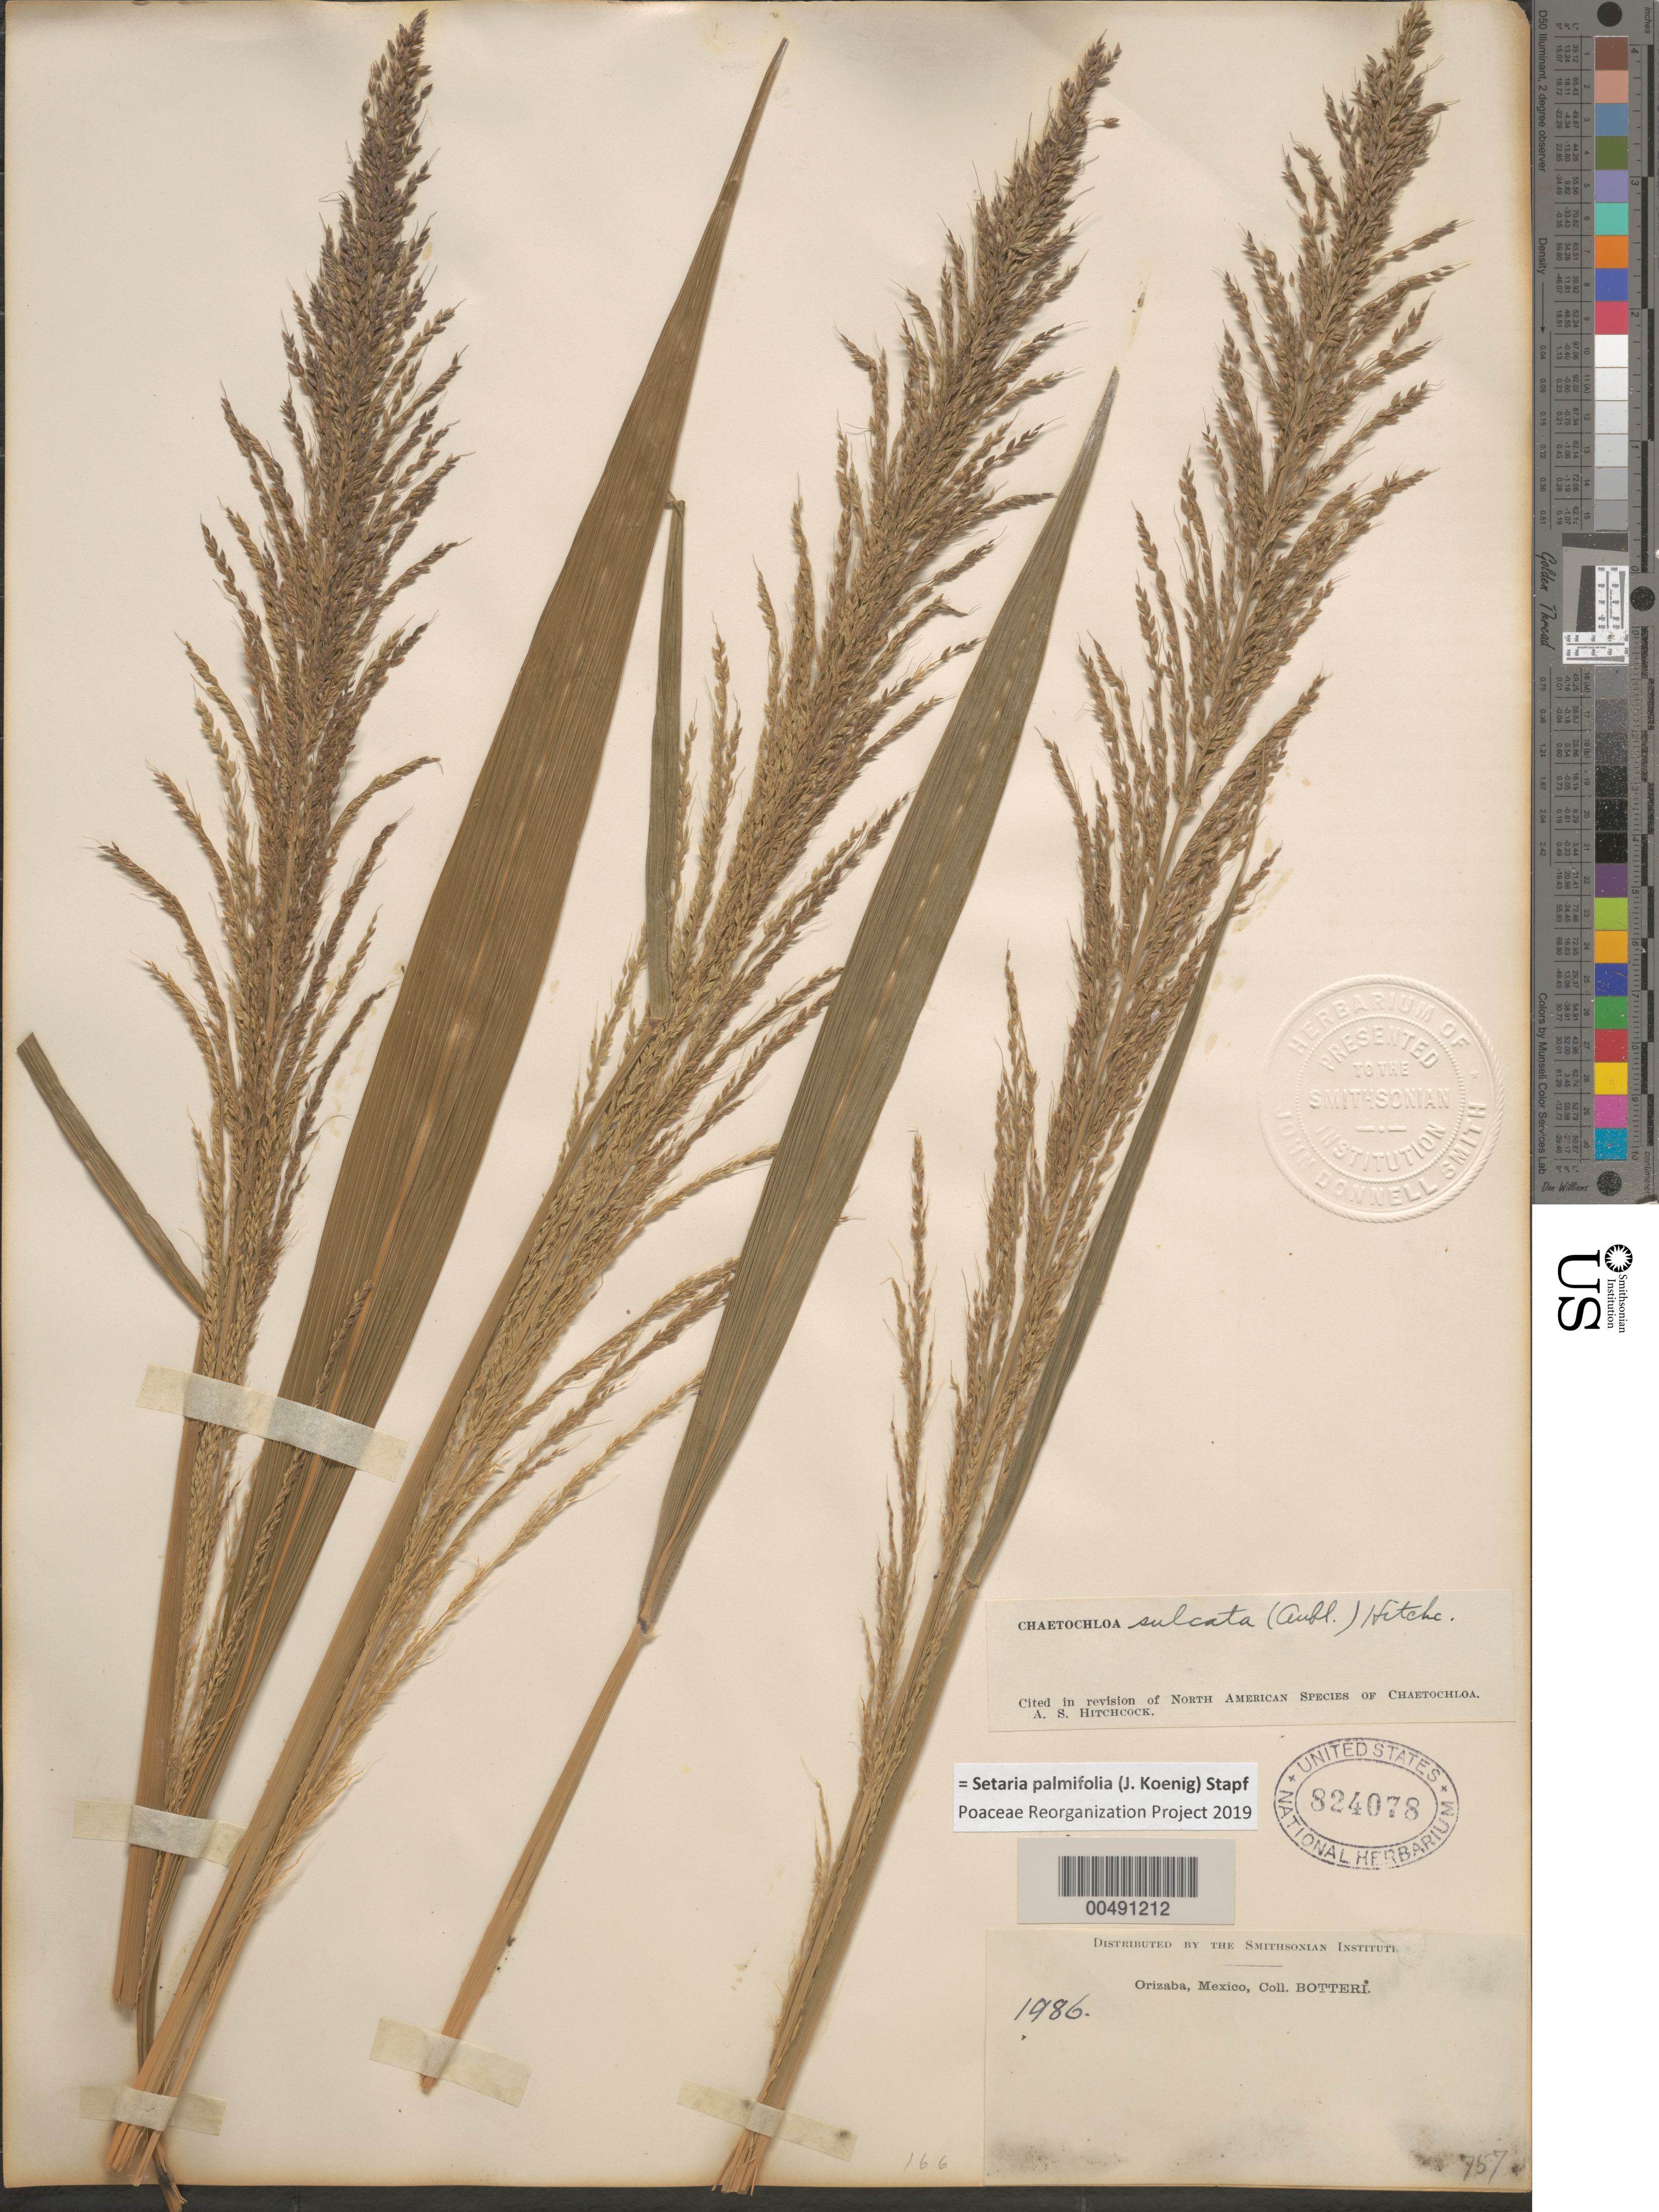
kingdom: Plantae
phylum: Tracheophyta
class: Liliopsida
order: Poales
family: Poaceae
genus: Setaria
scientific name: Setaria palmifolia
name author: (J. Koenig) Stapf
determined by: Poaceae Reorganization Project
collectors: -. Botteri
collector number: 1986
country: Mexico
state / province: Veracruz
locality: Orizaba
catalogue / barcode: US 824078